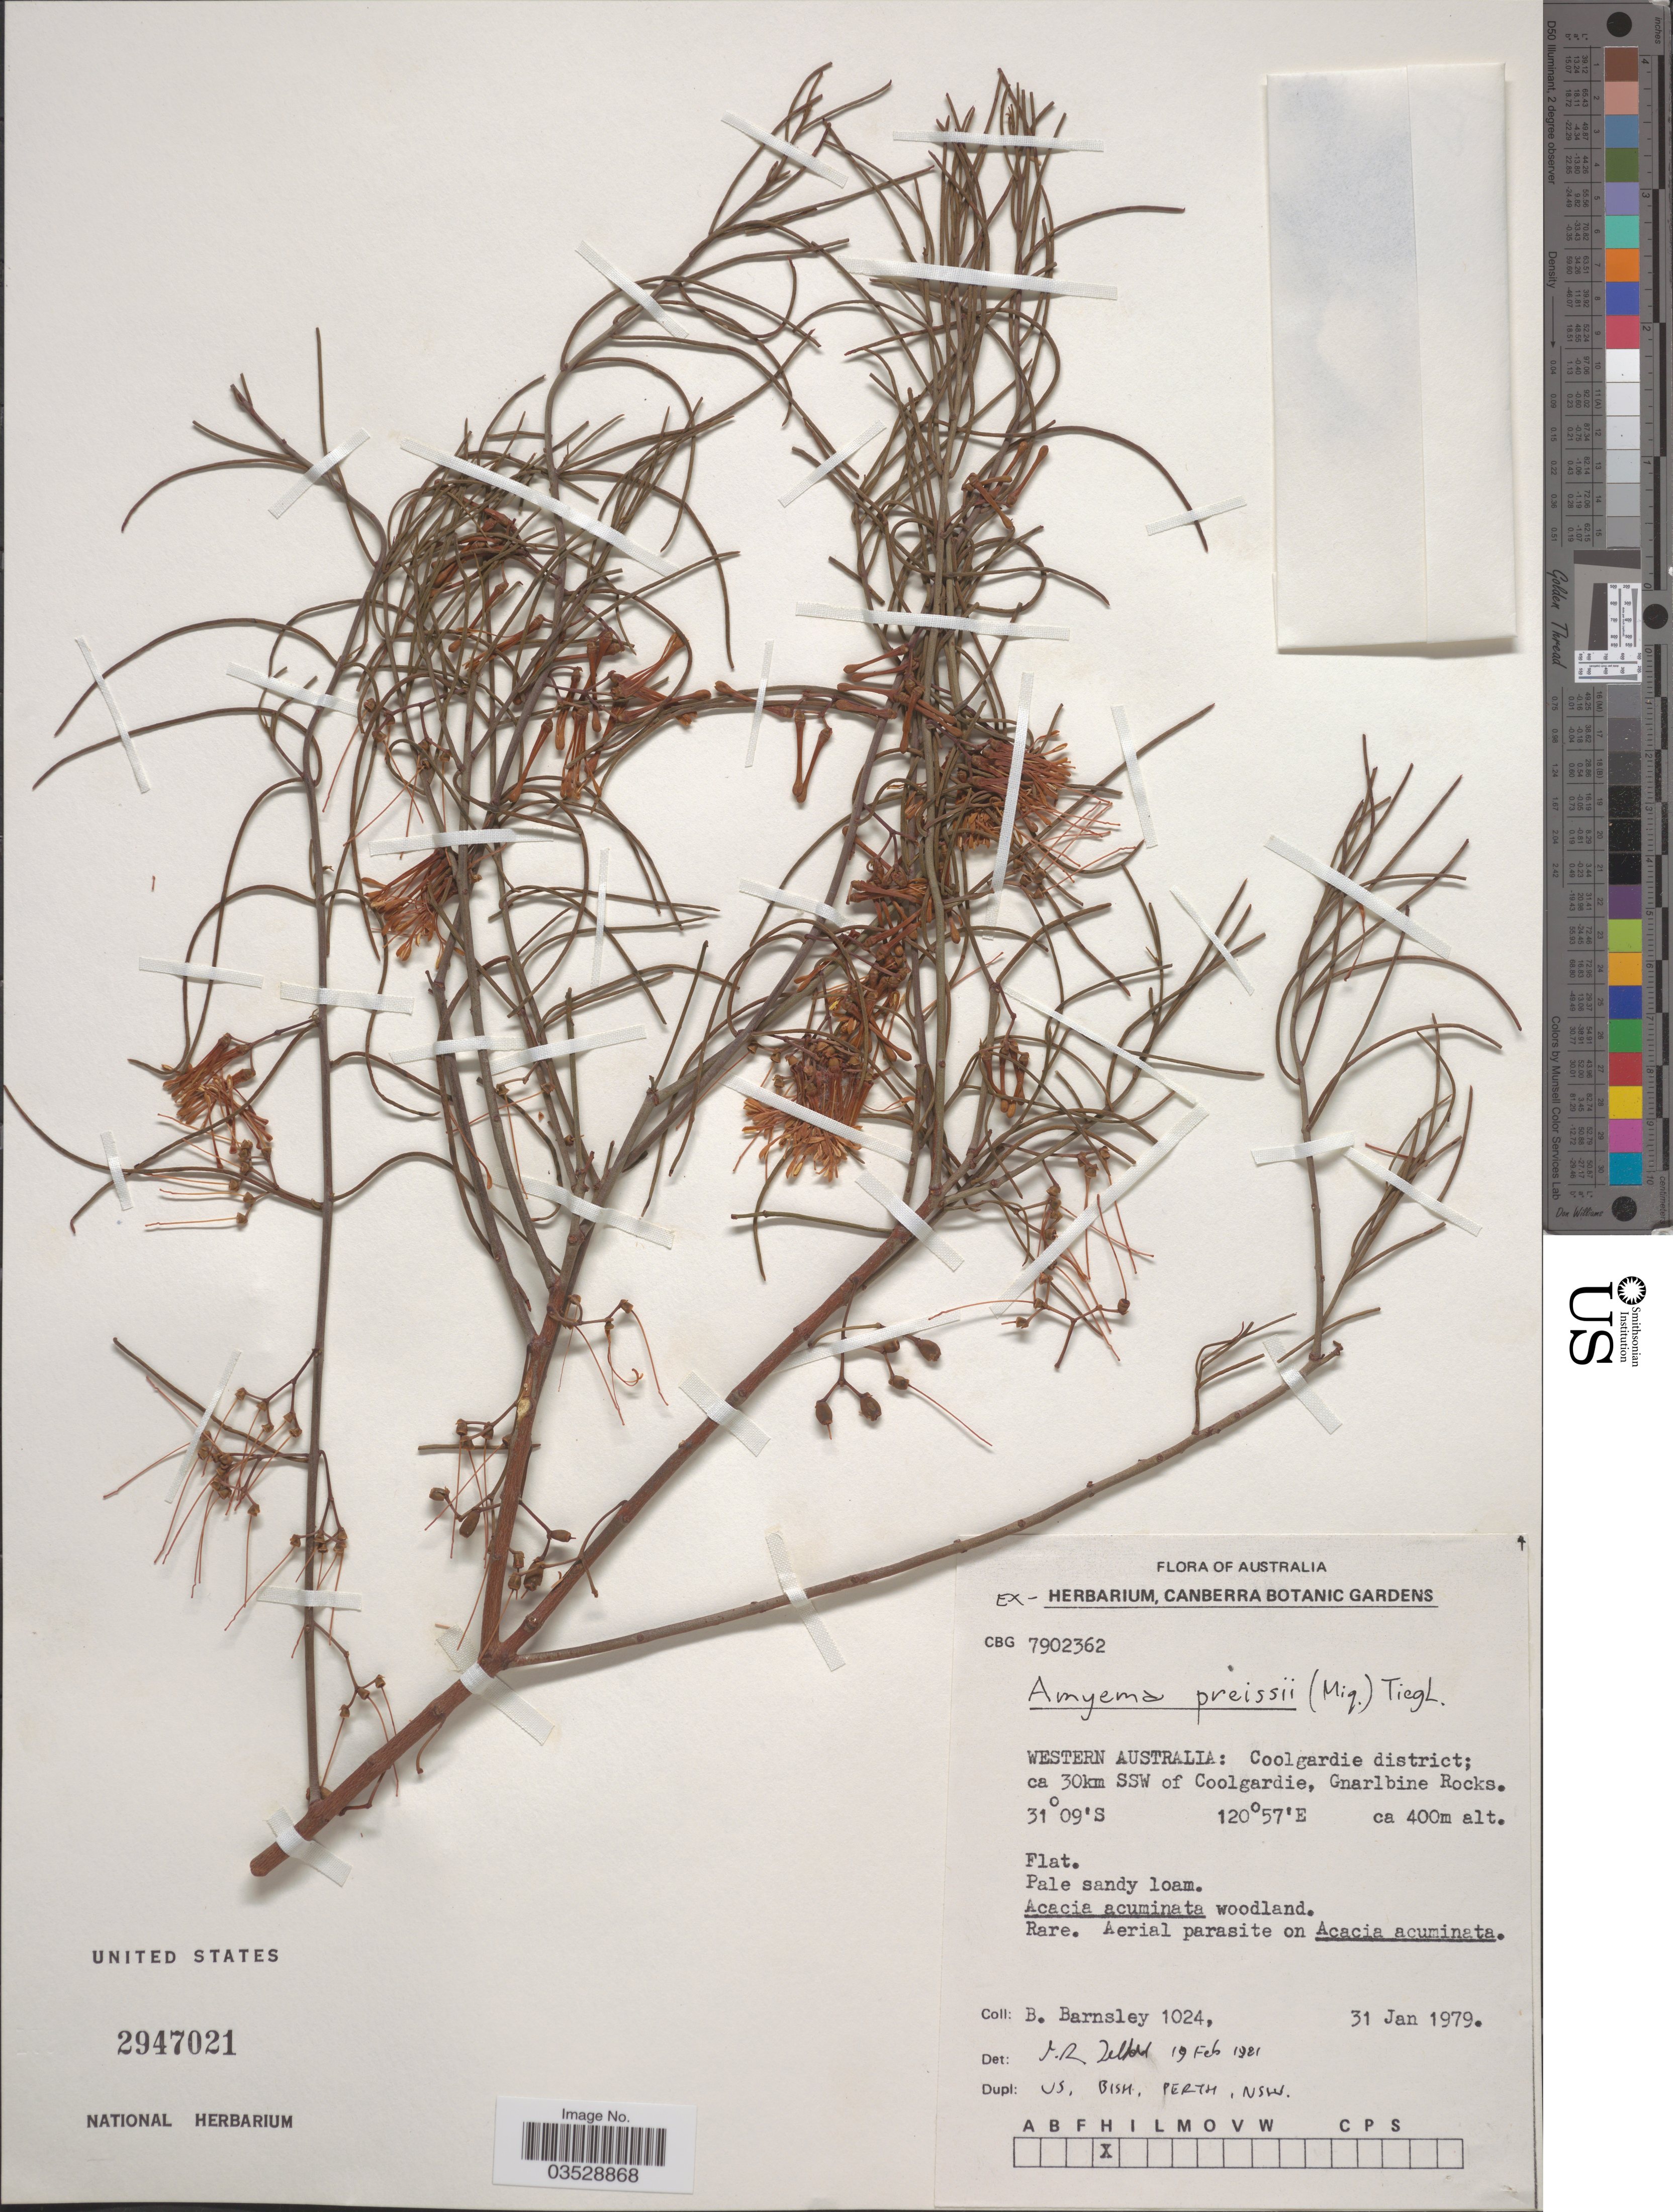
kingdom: Plantae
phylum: Tracheophyta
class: Magnoliopsida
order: Santalales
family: Loranthaceae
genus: Amyema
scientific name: Amyema preissii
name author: Tiegh.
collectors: B. Barnsley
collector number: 1024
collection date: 1979-01-31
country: Australia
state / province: Western Australia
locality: Coolgardie district; ca 30km SSW of Coolgardie , Gnarlbine Rocks.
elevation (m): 400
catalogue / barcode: US 2947021